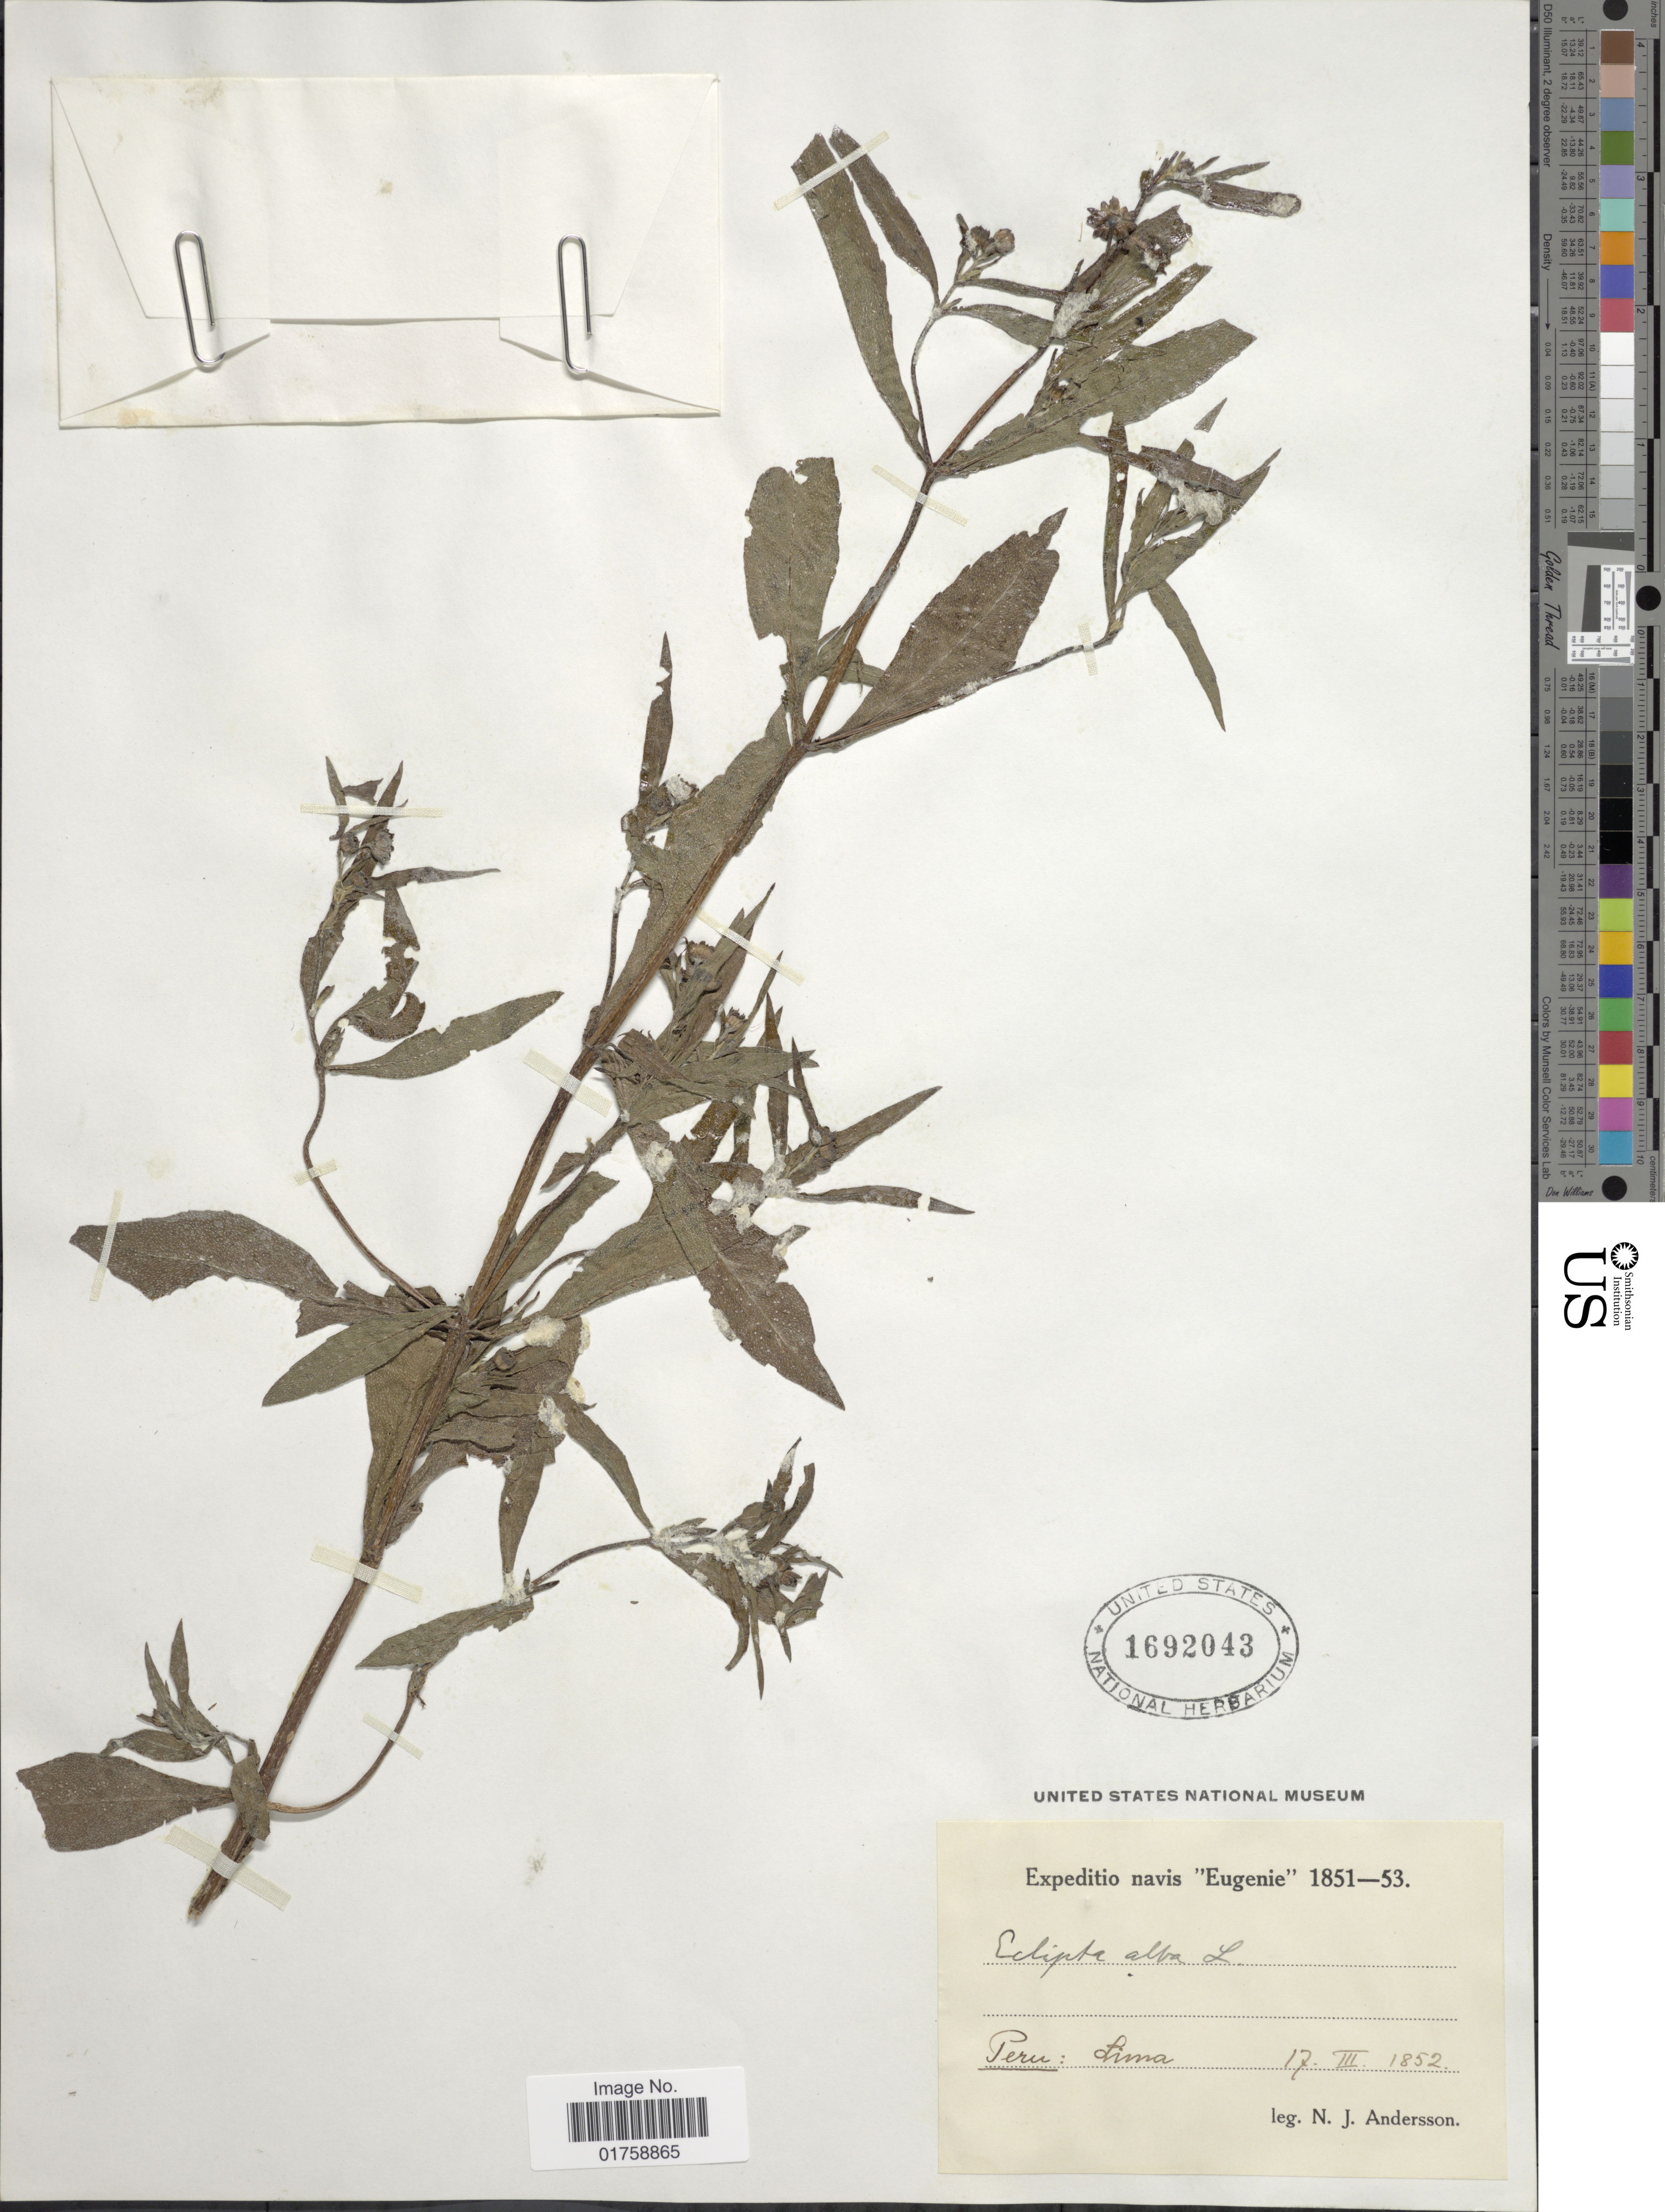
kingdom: Plantae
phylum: Tracheophyta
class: Magnoliopsida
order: Asterales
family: Asteraceae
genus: Eclipta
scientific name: Eclipta alba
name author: (L.) Hassk.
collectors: N. J. Andersson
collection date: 1852-03-17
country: Peru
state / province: Lima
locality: Lima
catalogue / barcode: US 1692043